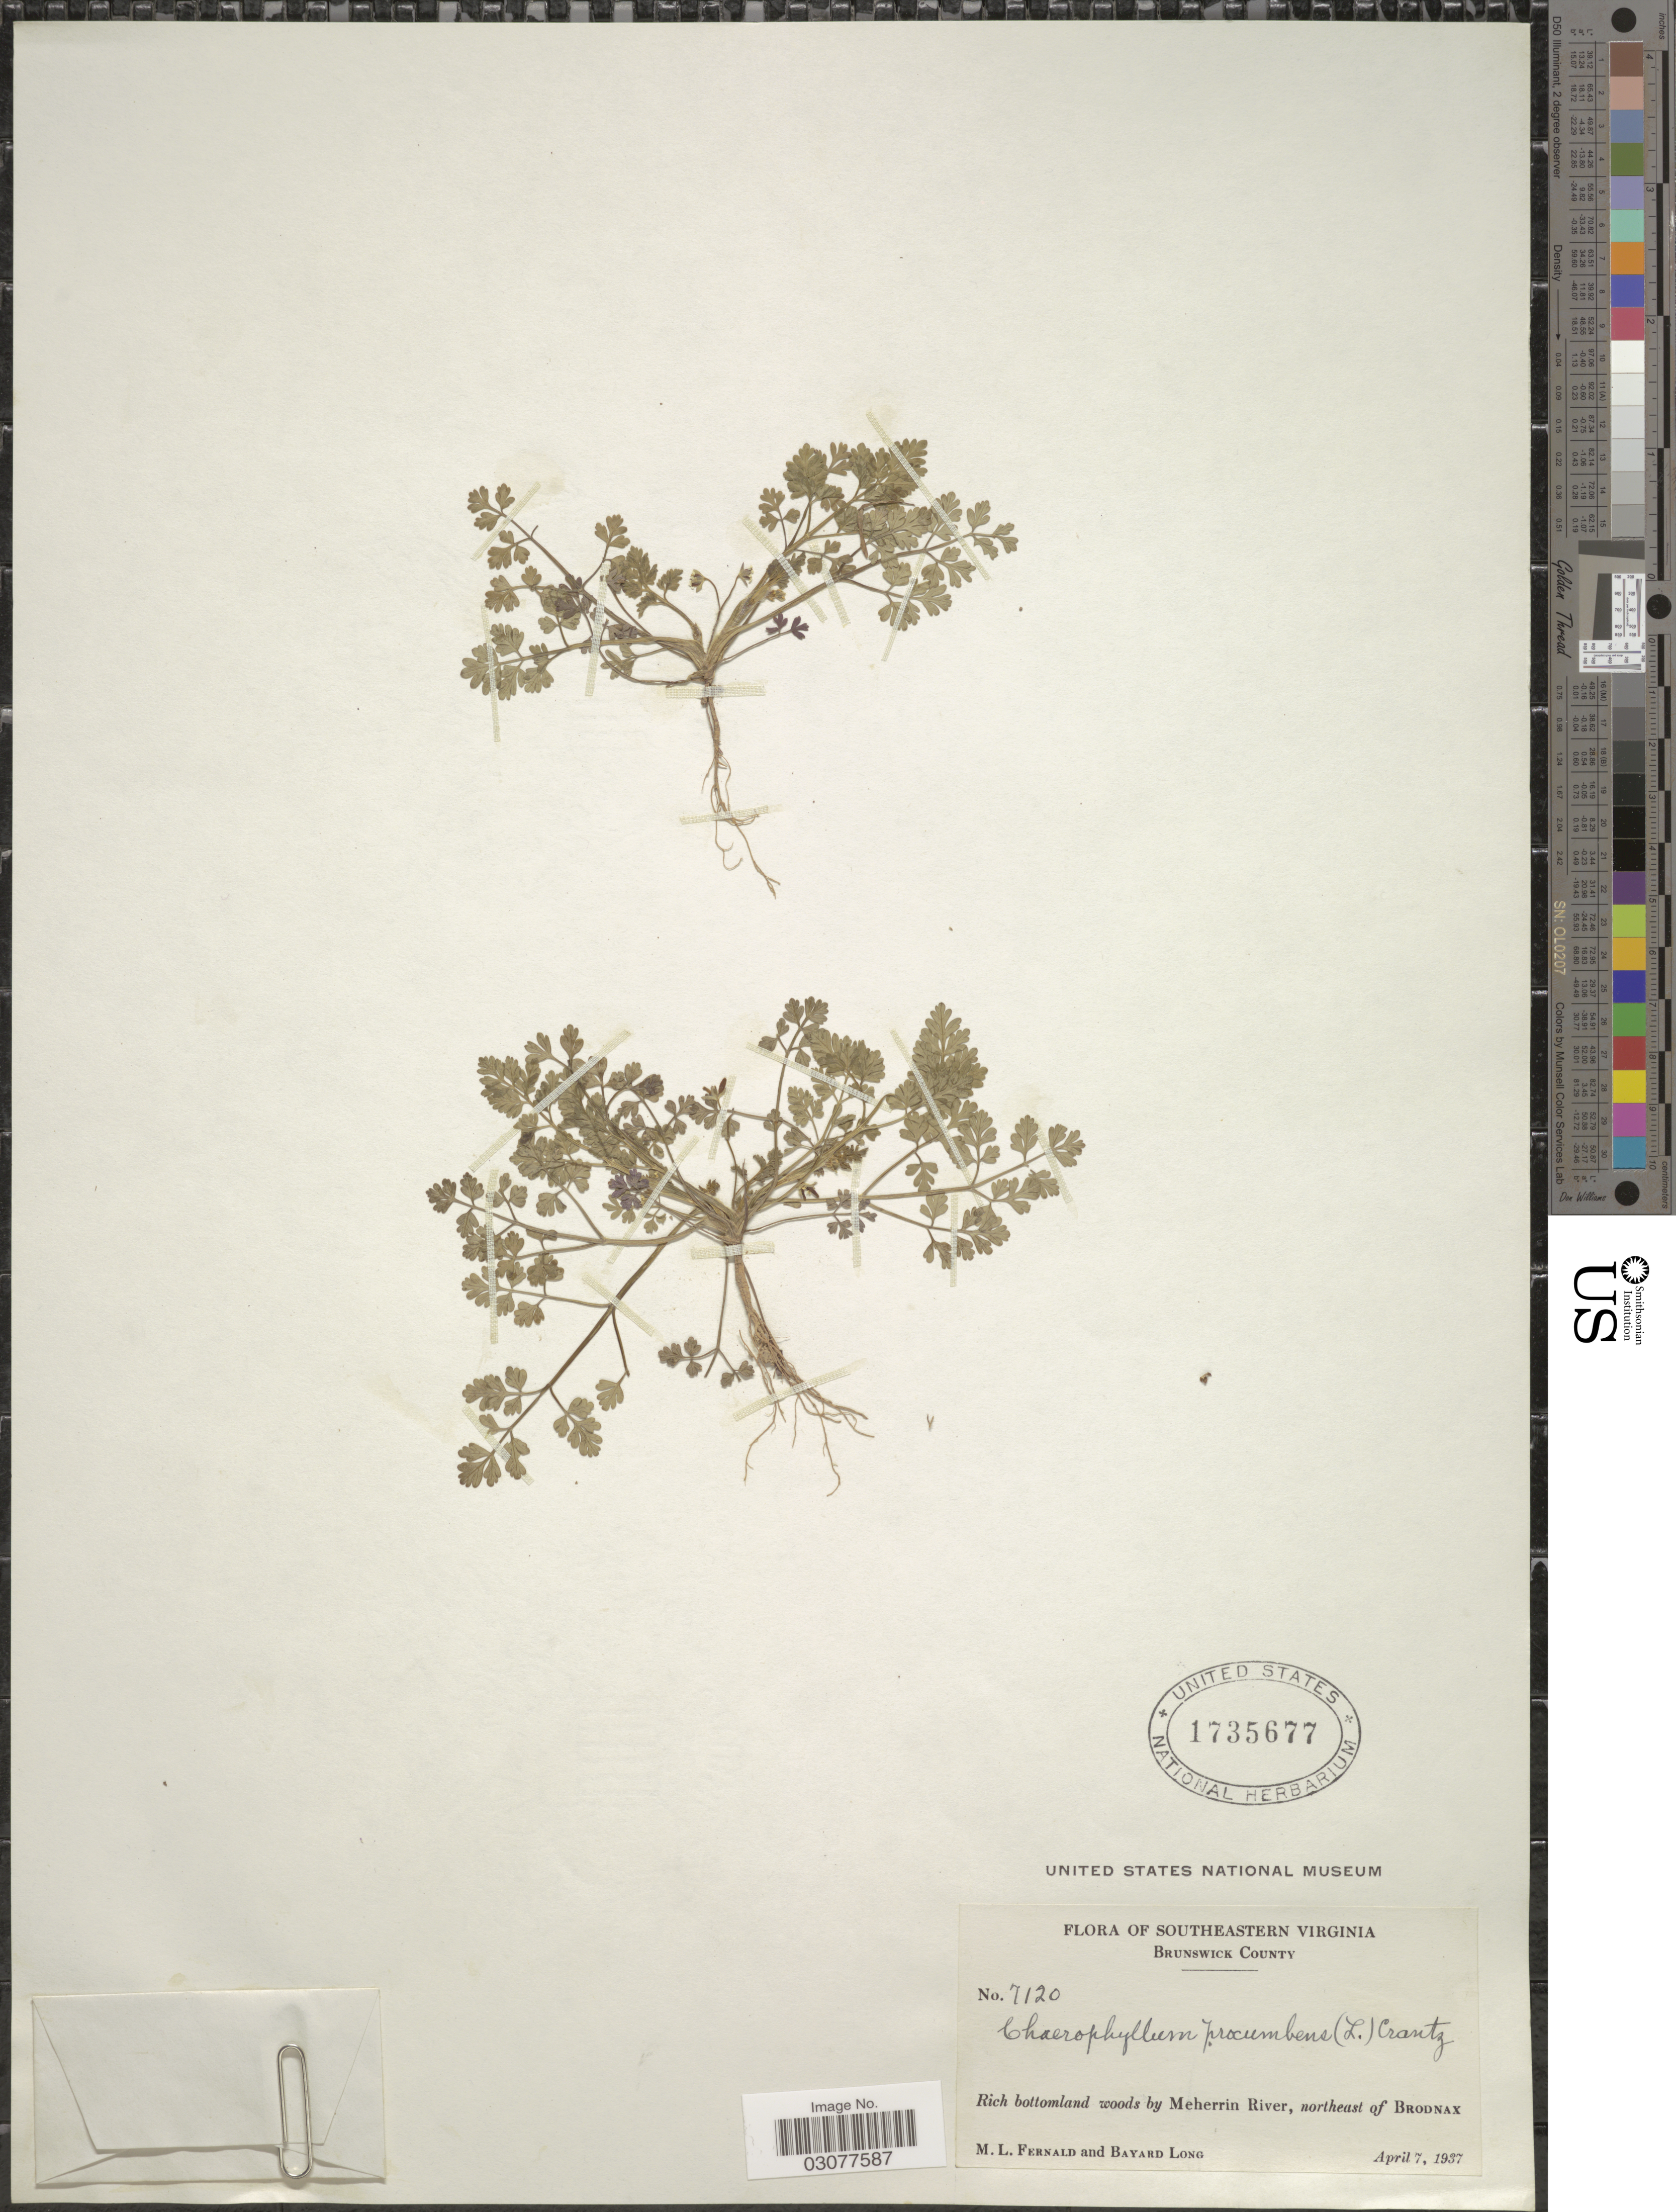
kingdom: Plantae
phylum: Tracheophyta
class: Magnoliopsida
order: Apiales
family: Apiaceae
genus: Chaerophyllum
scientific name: Chaerophyllum procumbens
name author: (L.) Crantz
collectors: M. L. Fernald & B. Long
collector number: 7120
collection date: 1937-04-07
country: United States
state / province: Virginia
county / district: Brunswick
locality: Southeastern Virginia, Brunswick County, Rich bottomland woods by Meherrin River, northeast of Brodnax.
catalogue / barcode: US 1735677